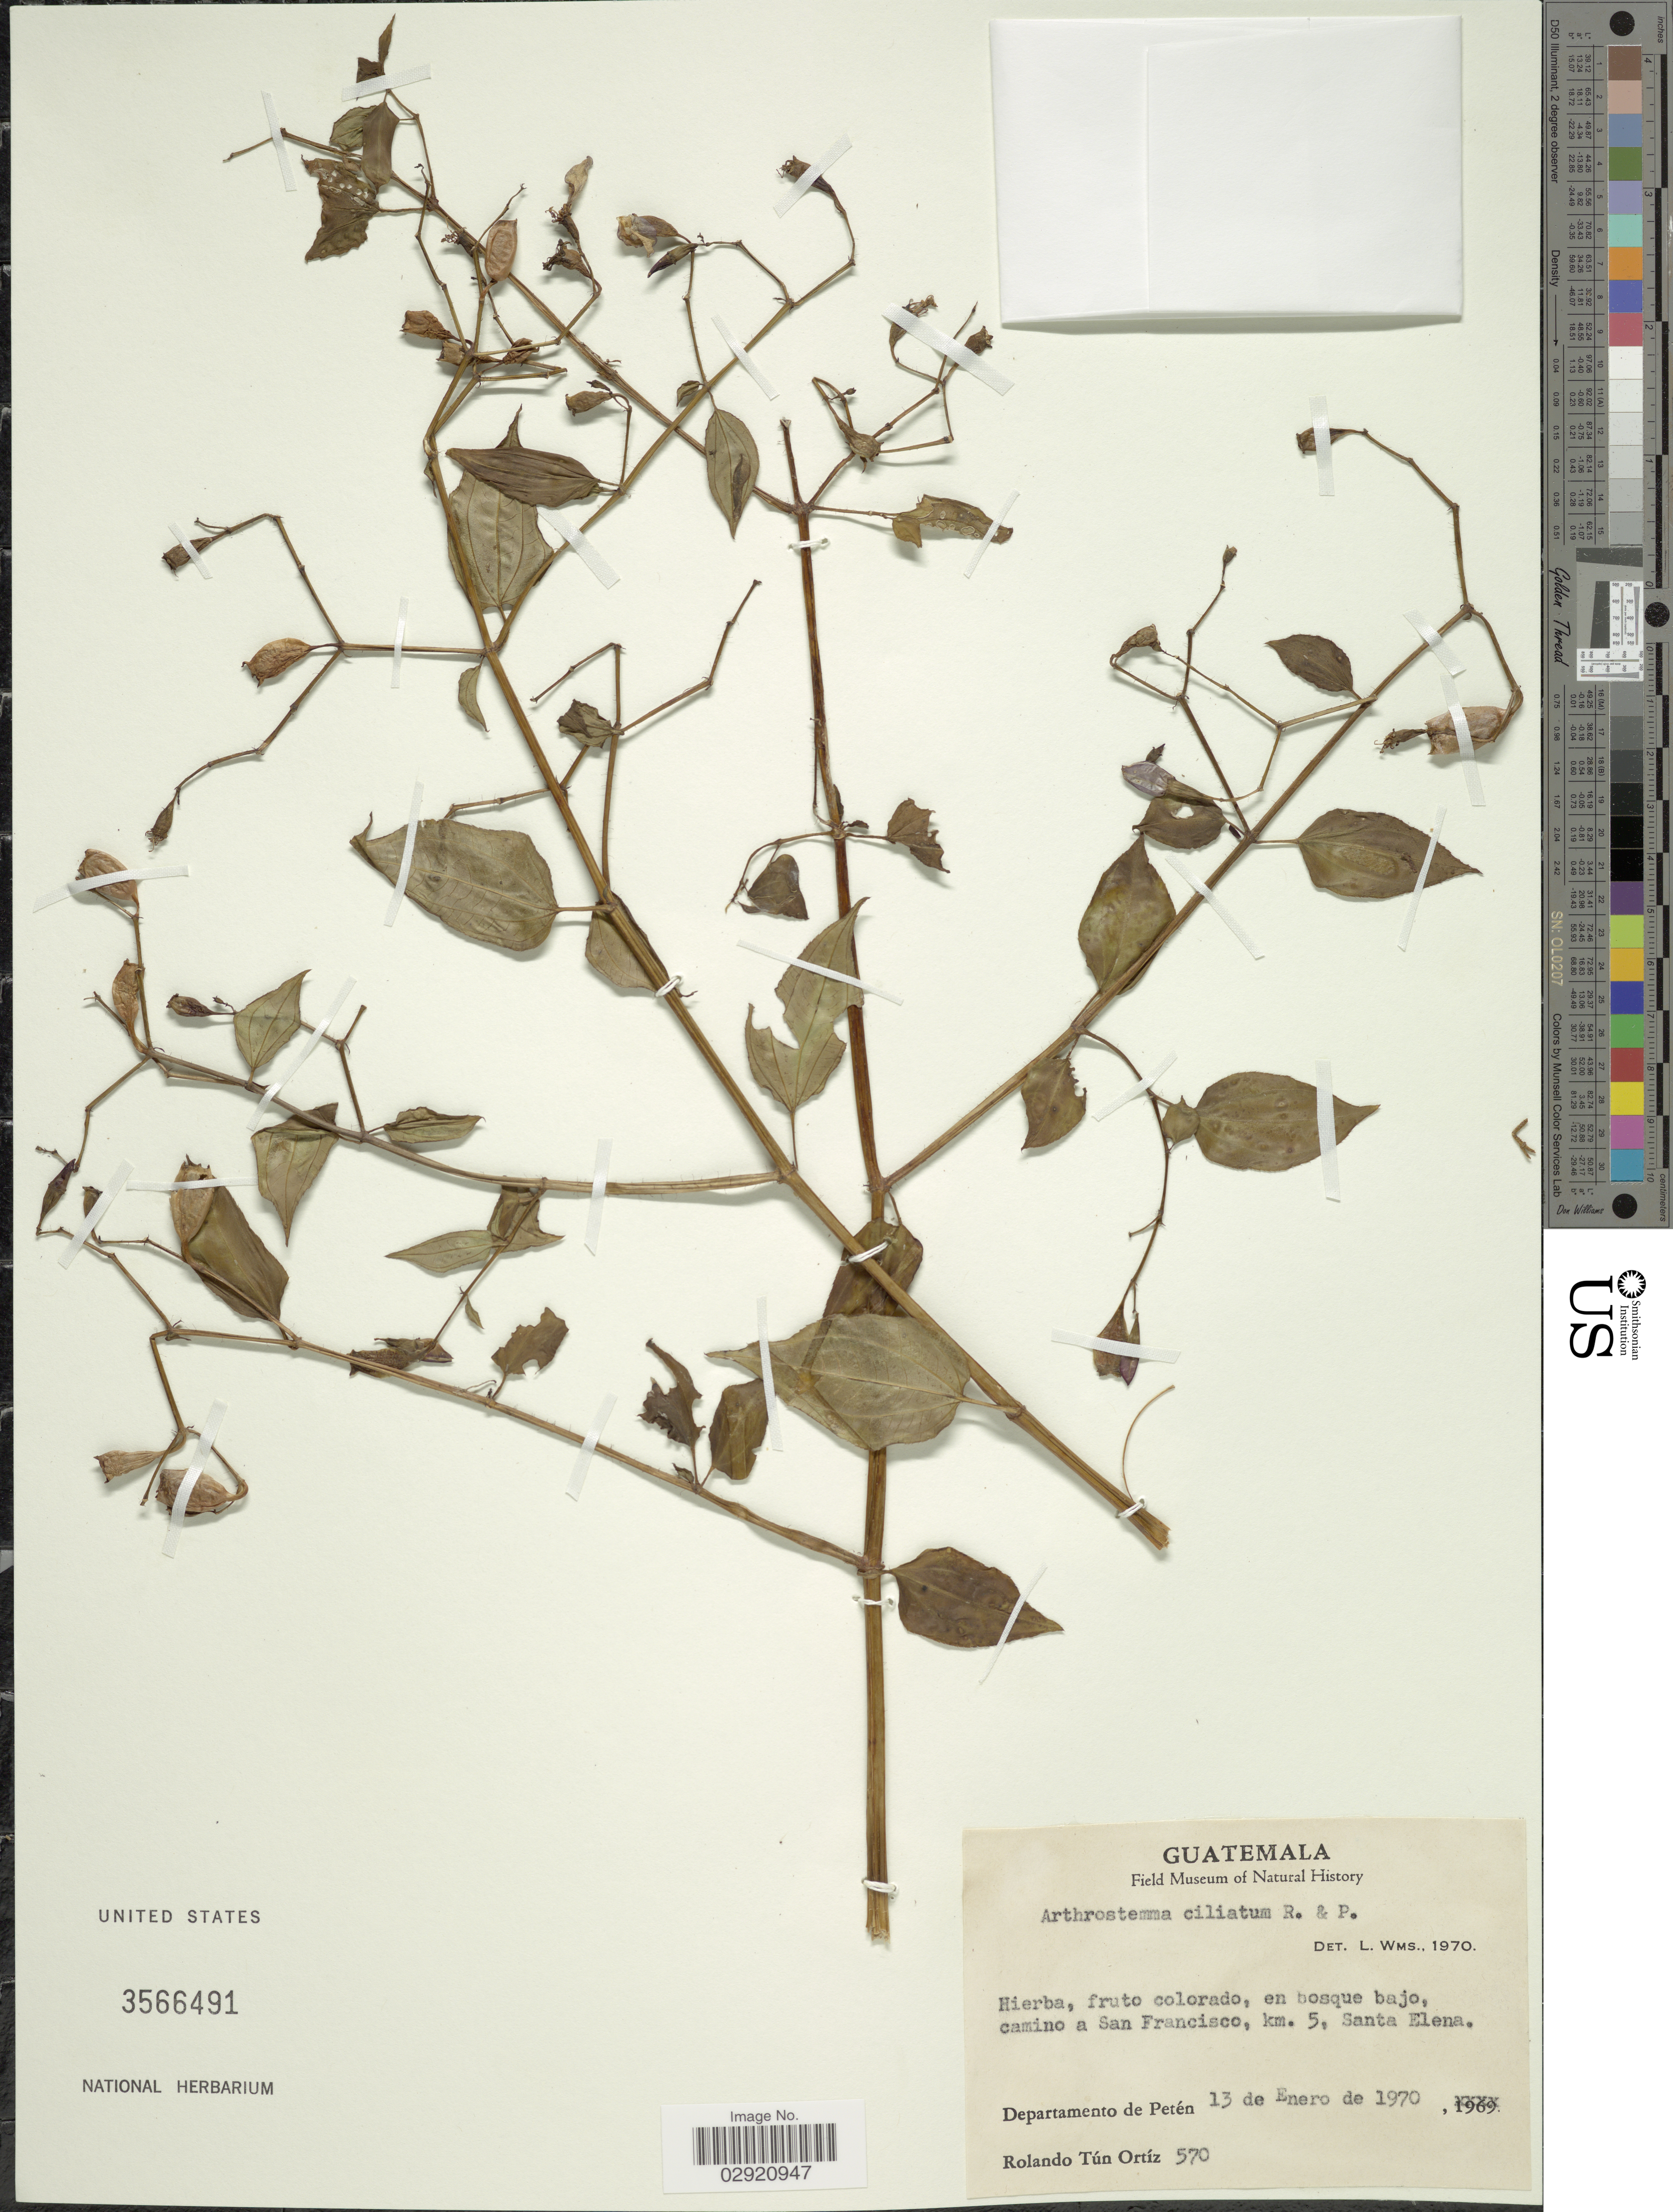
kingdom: Plantae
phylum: Tracheophyta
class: Magnoliopsida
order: Myrtales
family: Melastomataceae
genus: Arthrostemma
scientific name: Arthrostemma ciliatum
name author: Pav. ex D. Don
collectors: R. Ortiz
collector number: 570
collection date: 1970-01-13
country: Guatemala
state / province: El Petén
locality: Camino a San Francisco, km. 5, Santa Elena. Departamento de Petén.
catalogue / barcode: US 3566491